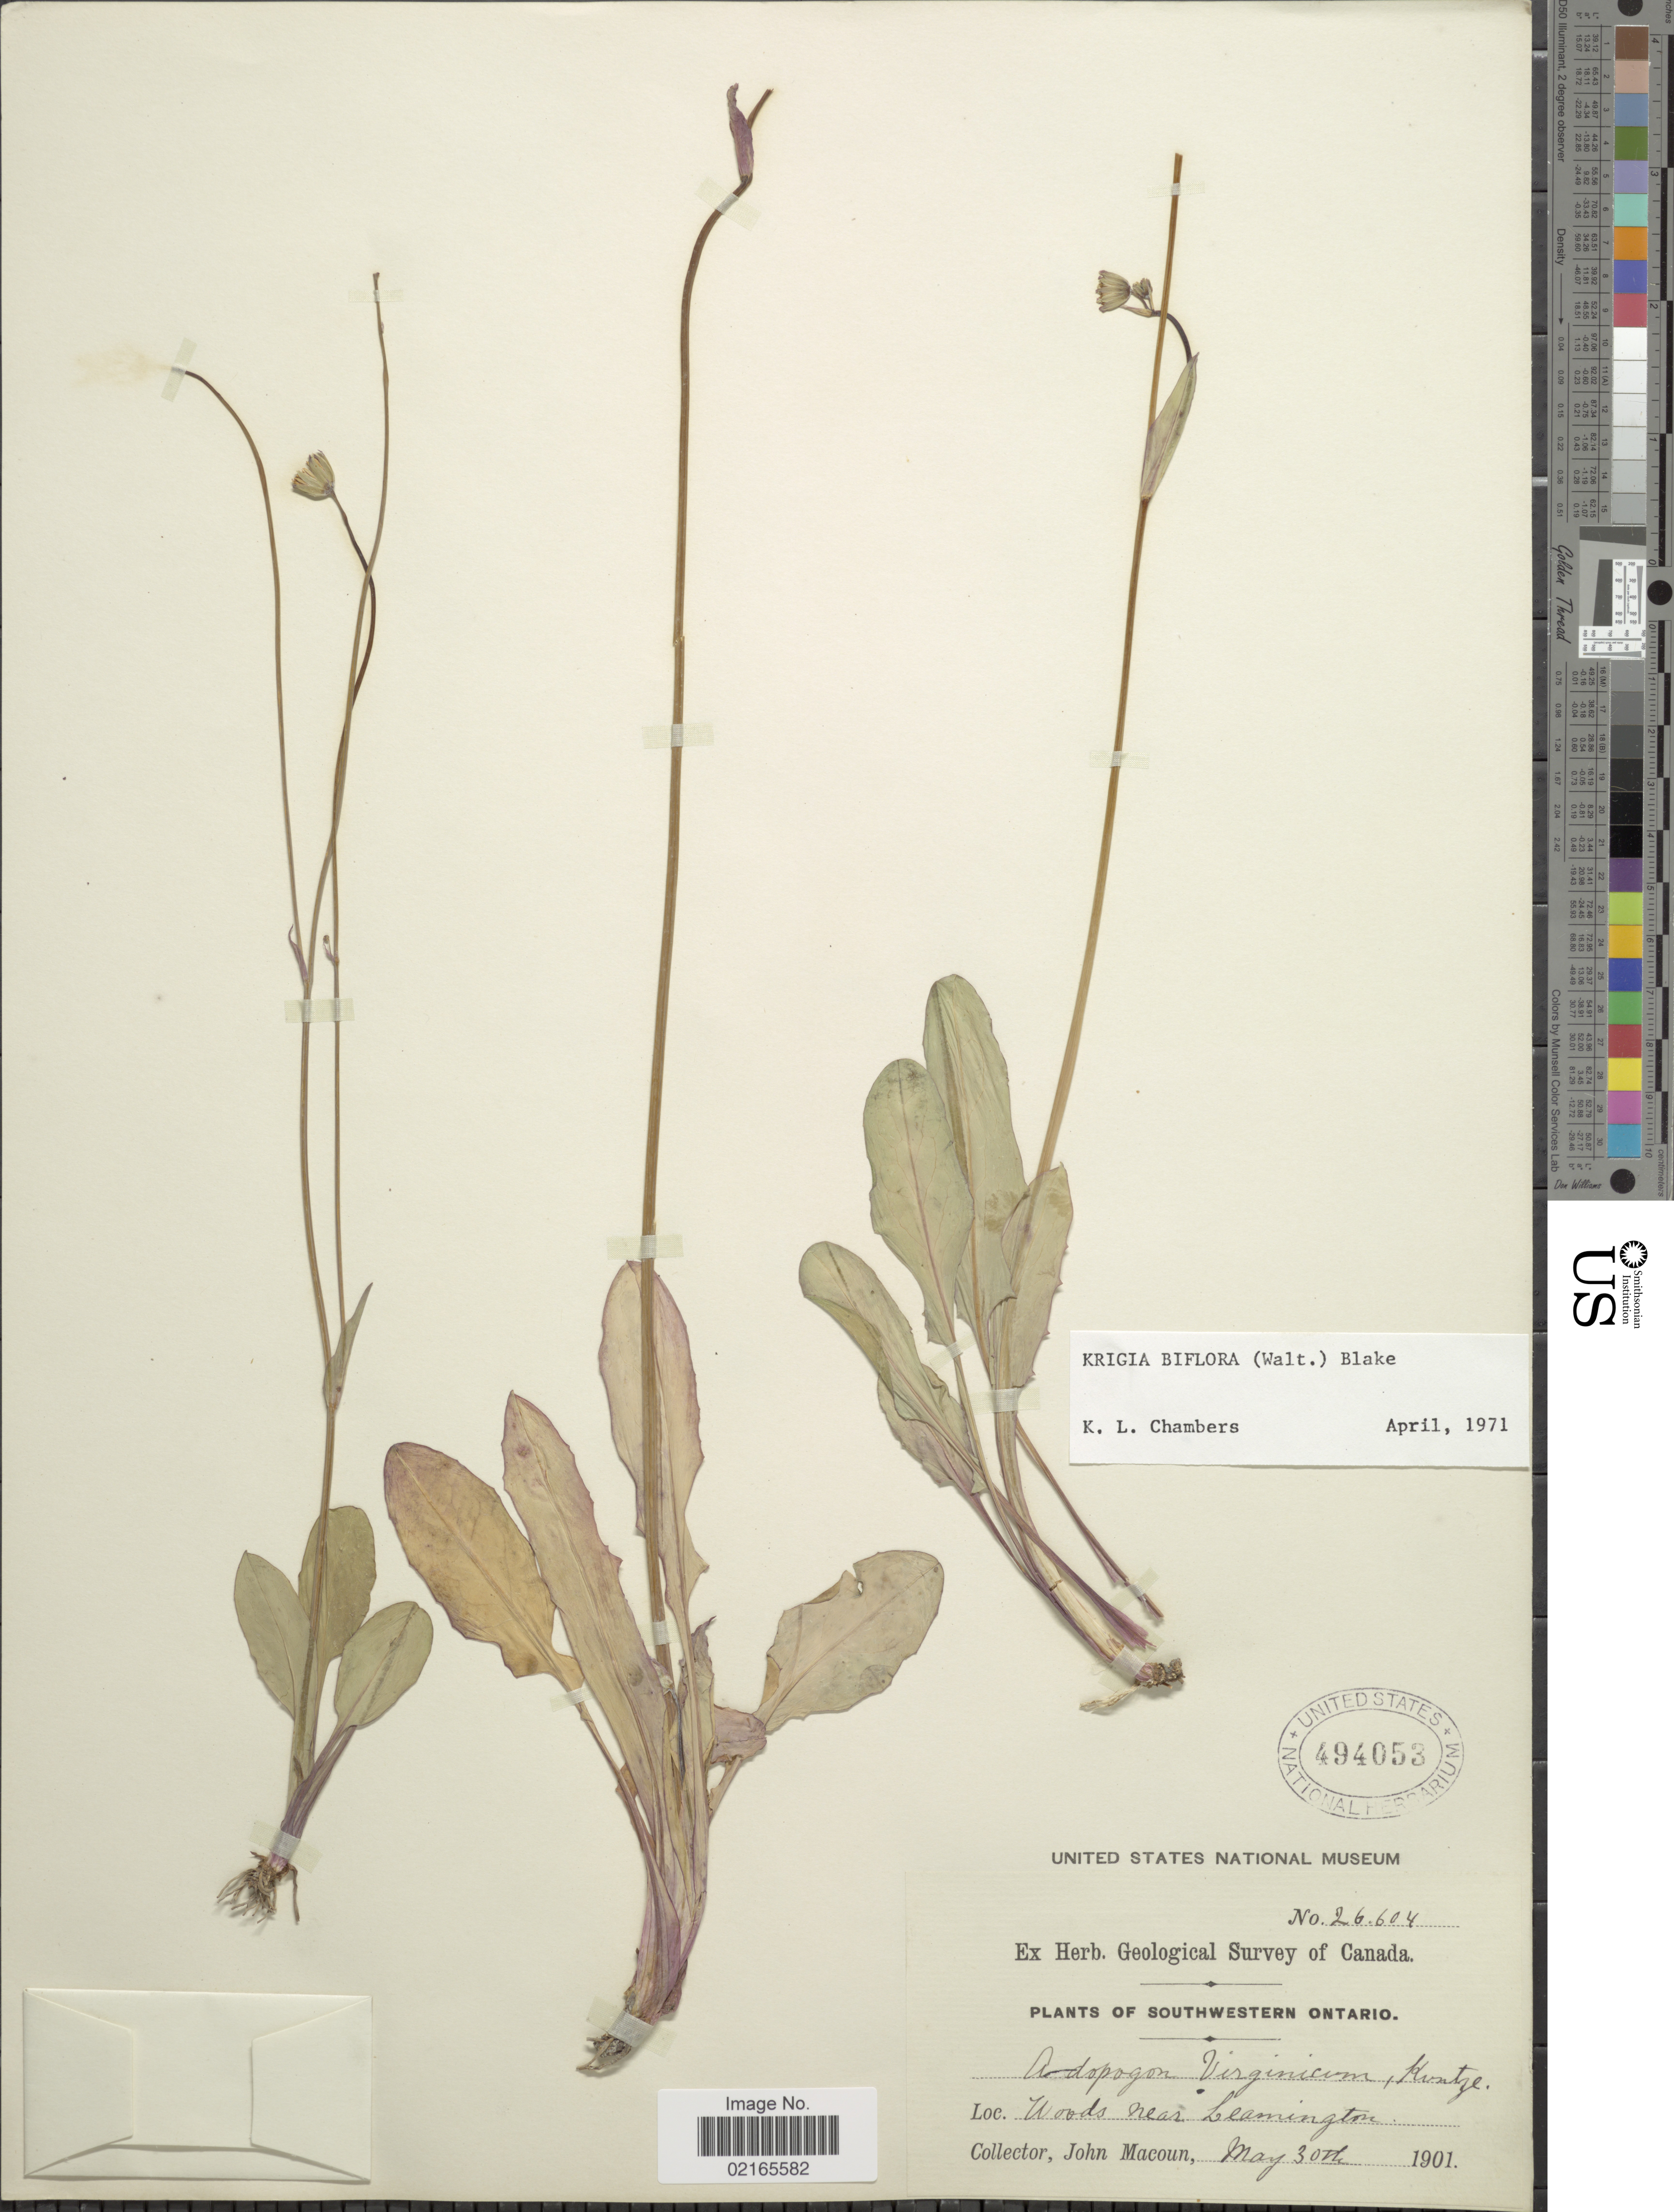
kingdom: Plantae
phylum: Tracheophyta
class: Magnoliopsida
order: Asterales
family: Asteraceae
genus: Krigia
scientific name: Krigia biflora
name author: (Walter) S.F. Blake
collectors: J. Macoun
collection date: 1901-05-30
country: Canada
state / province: Ontario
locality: Southwestern Ontario, woods near Leaminton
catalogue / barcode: US 494053